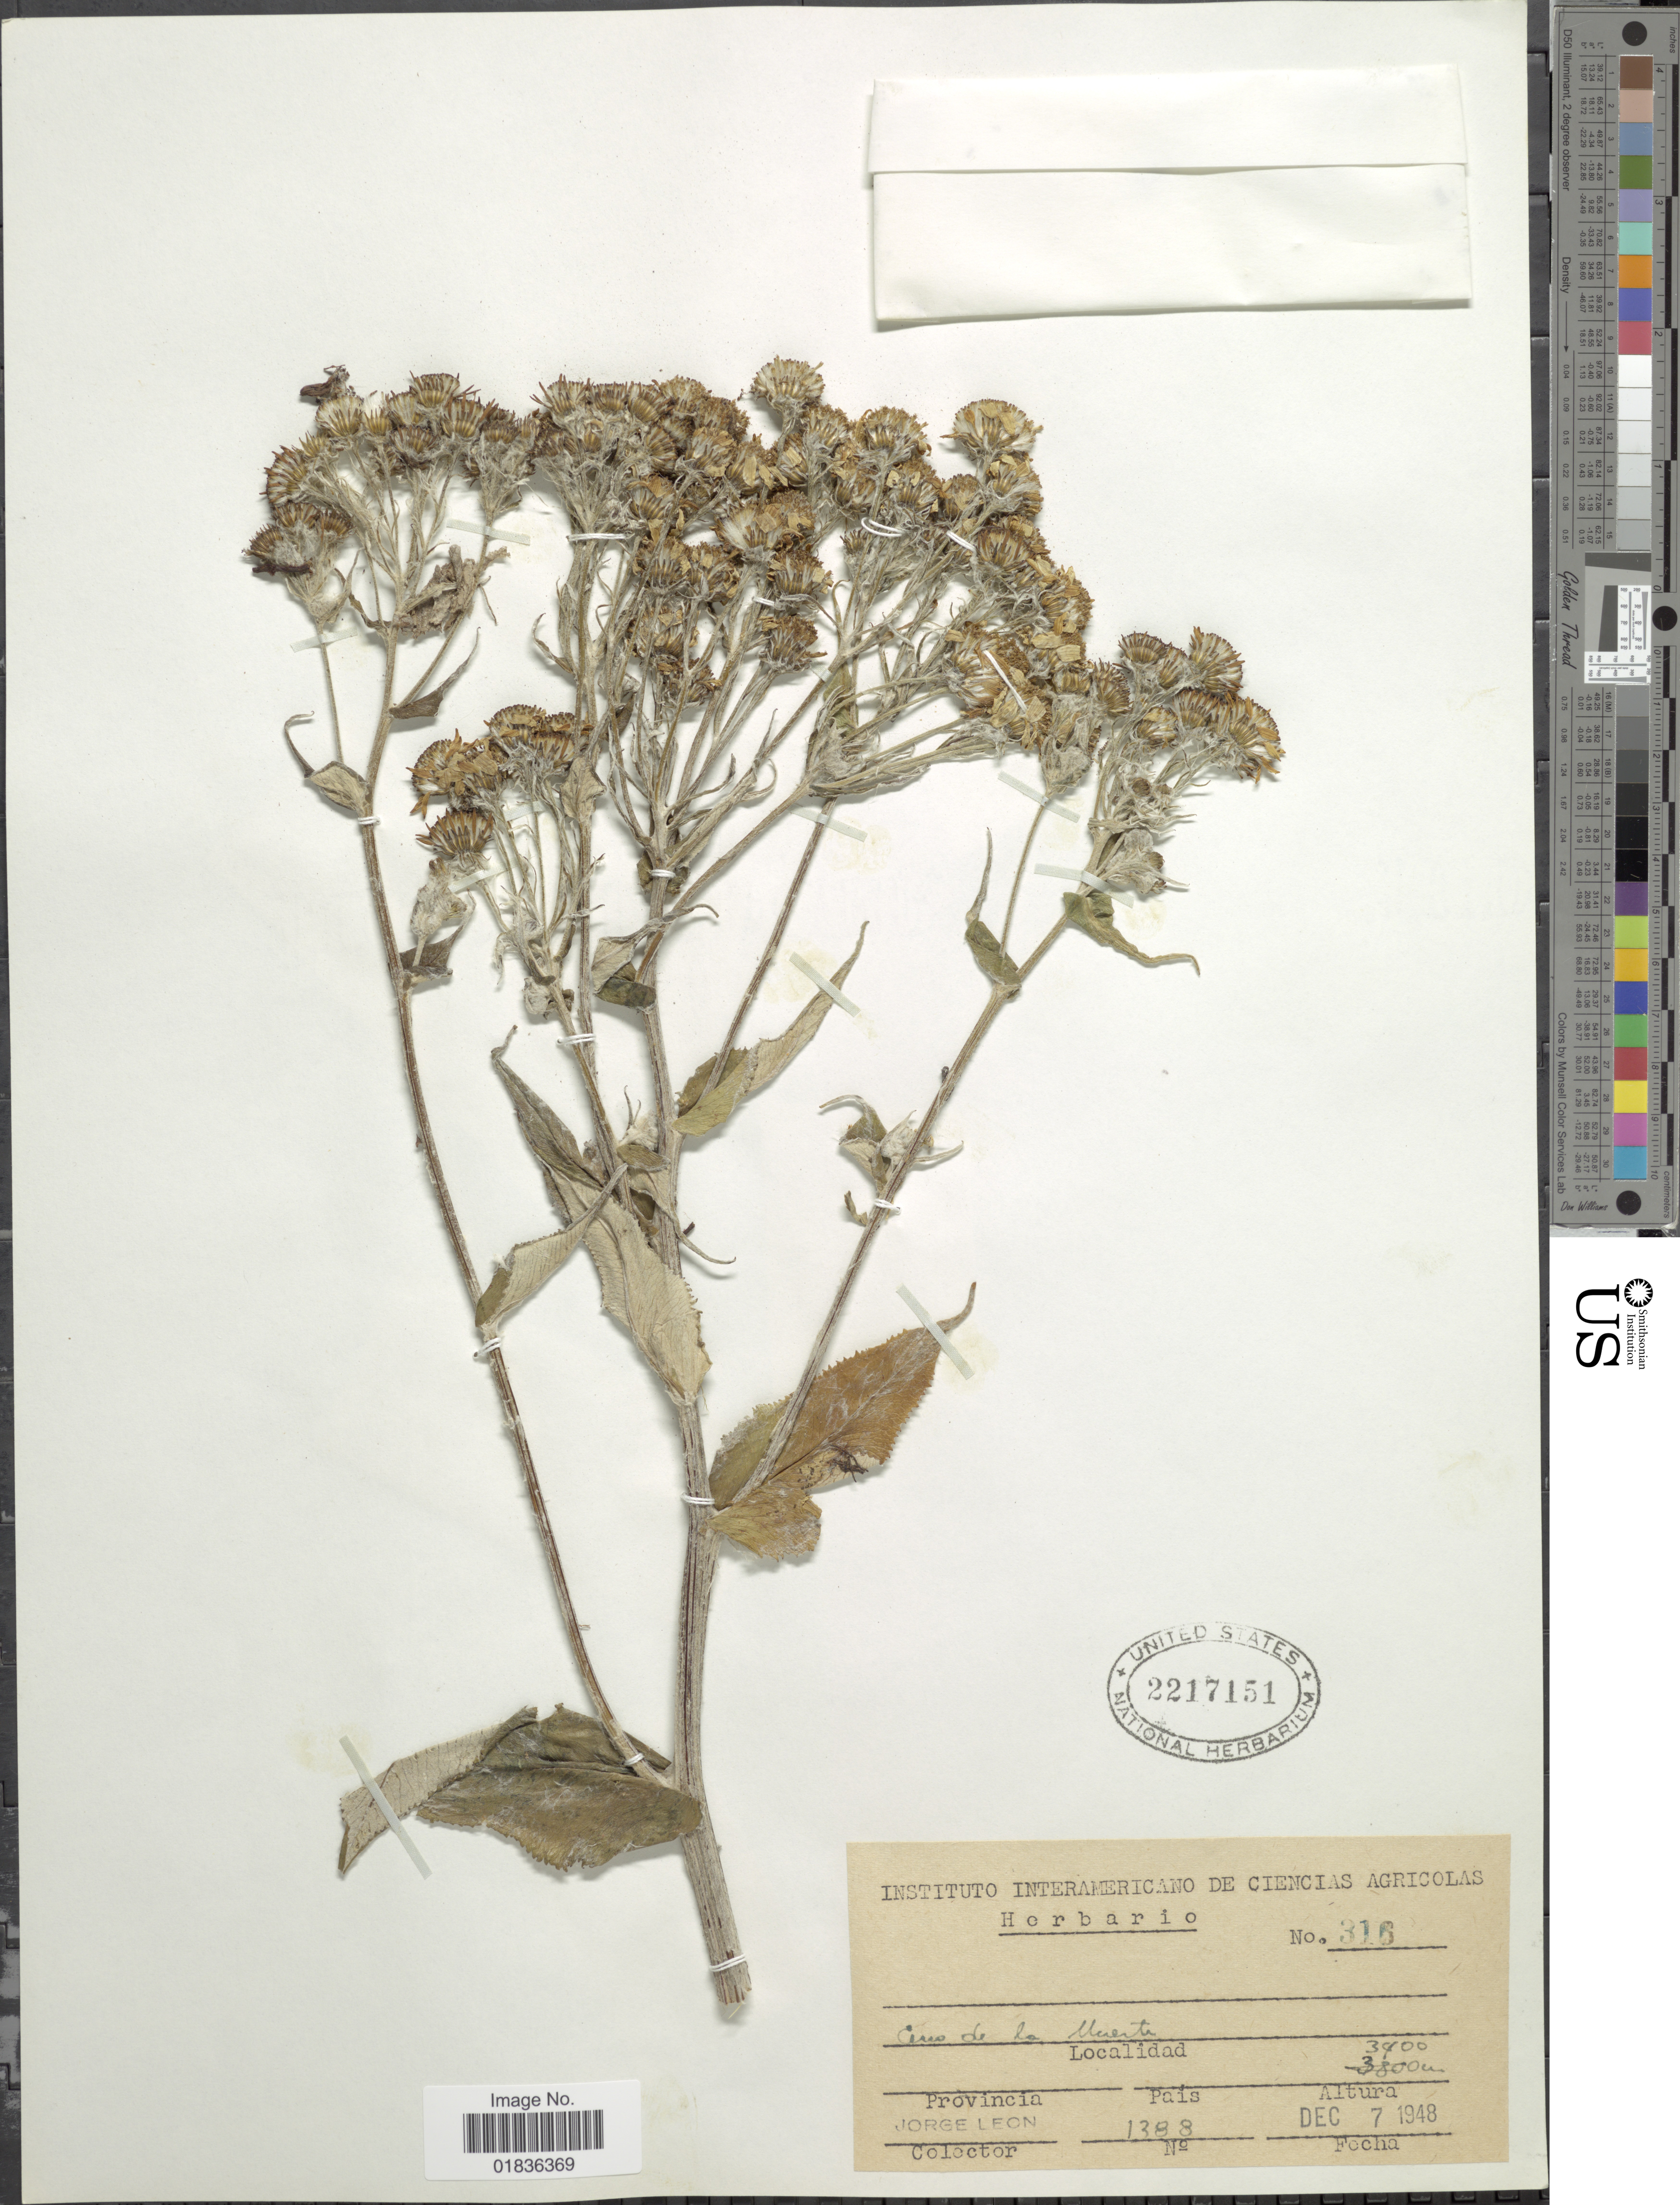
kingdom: Plantae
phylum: Tracheophyta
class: Magnoliopsida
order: Asterales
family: Asteraceae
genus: Senecio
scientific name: Senecio oerstedianus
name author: Benth.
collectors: J. León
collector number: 1388*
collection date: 1948-12-07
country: Costa Rica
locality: Cerro de la Muerte.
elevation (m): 3400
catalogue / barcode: US 2217151